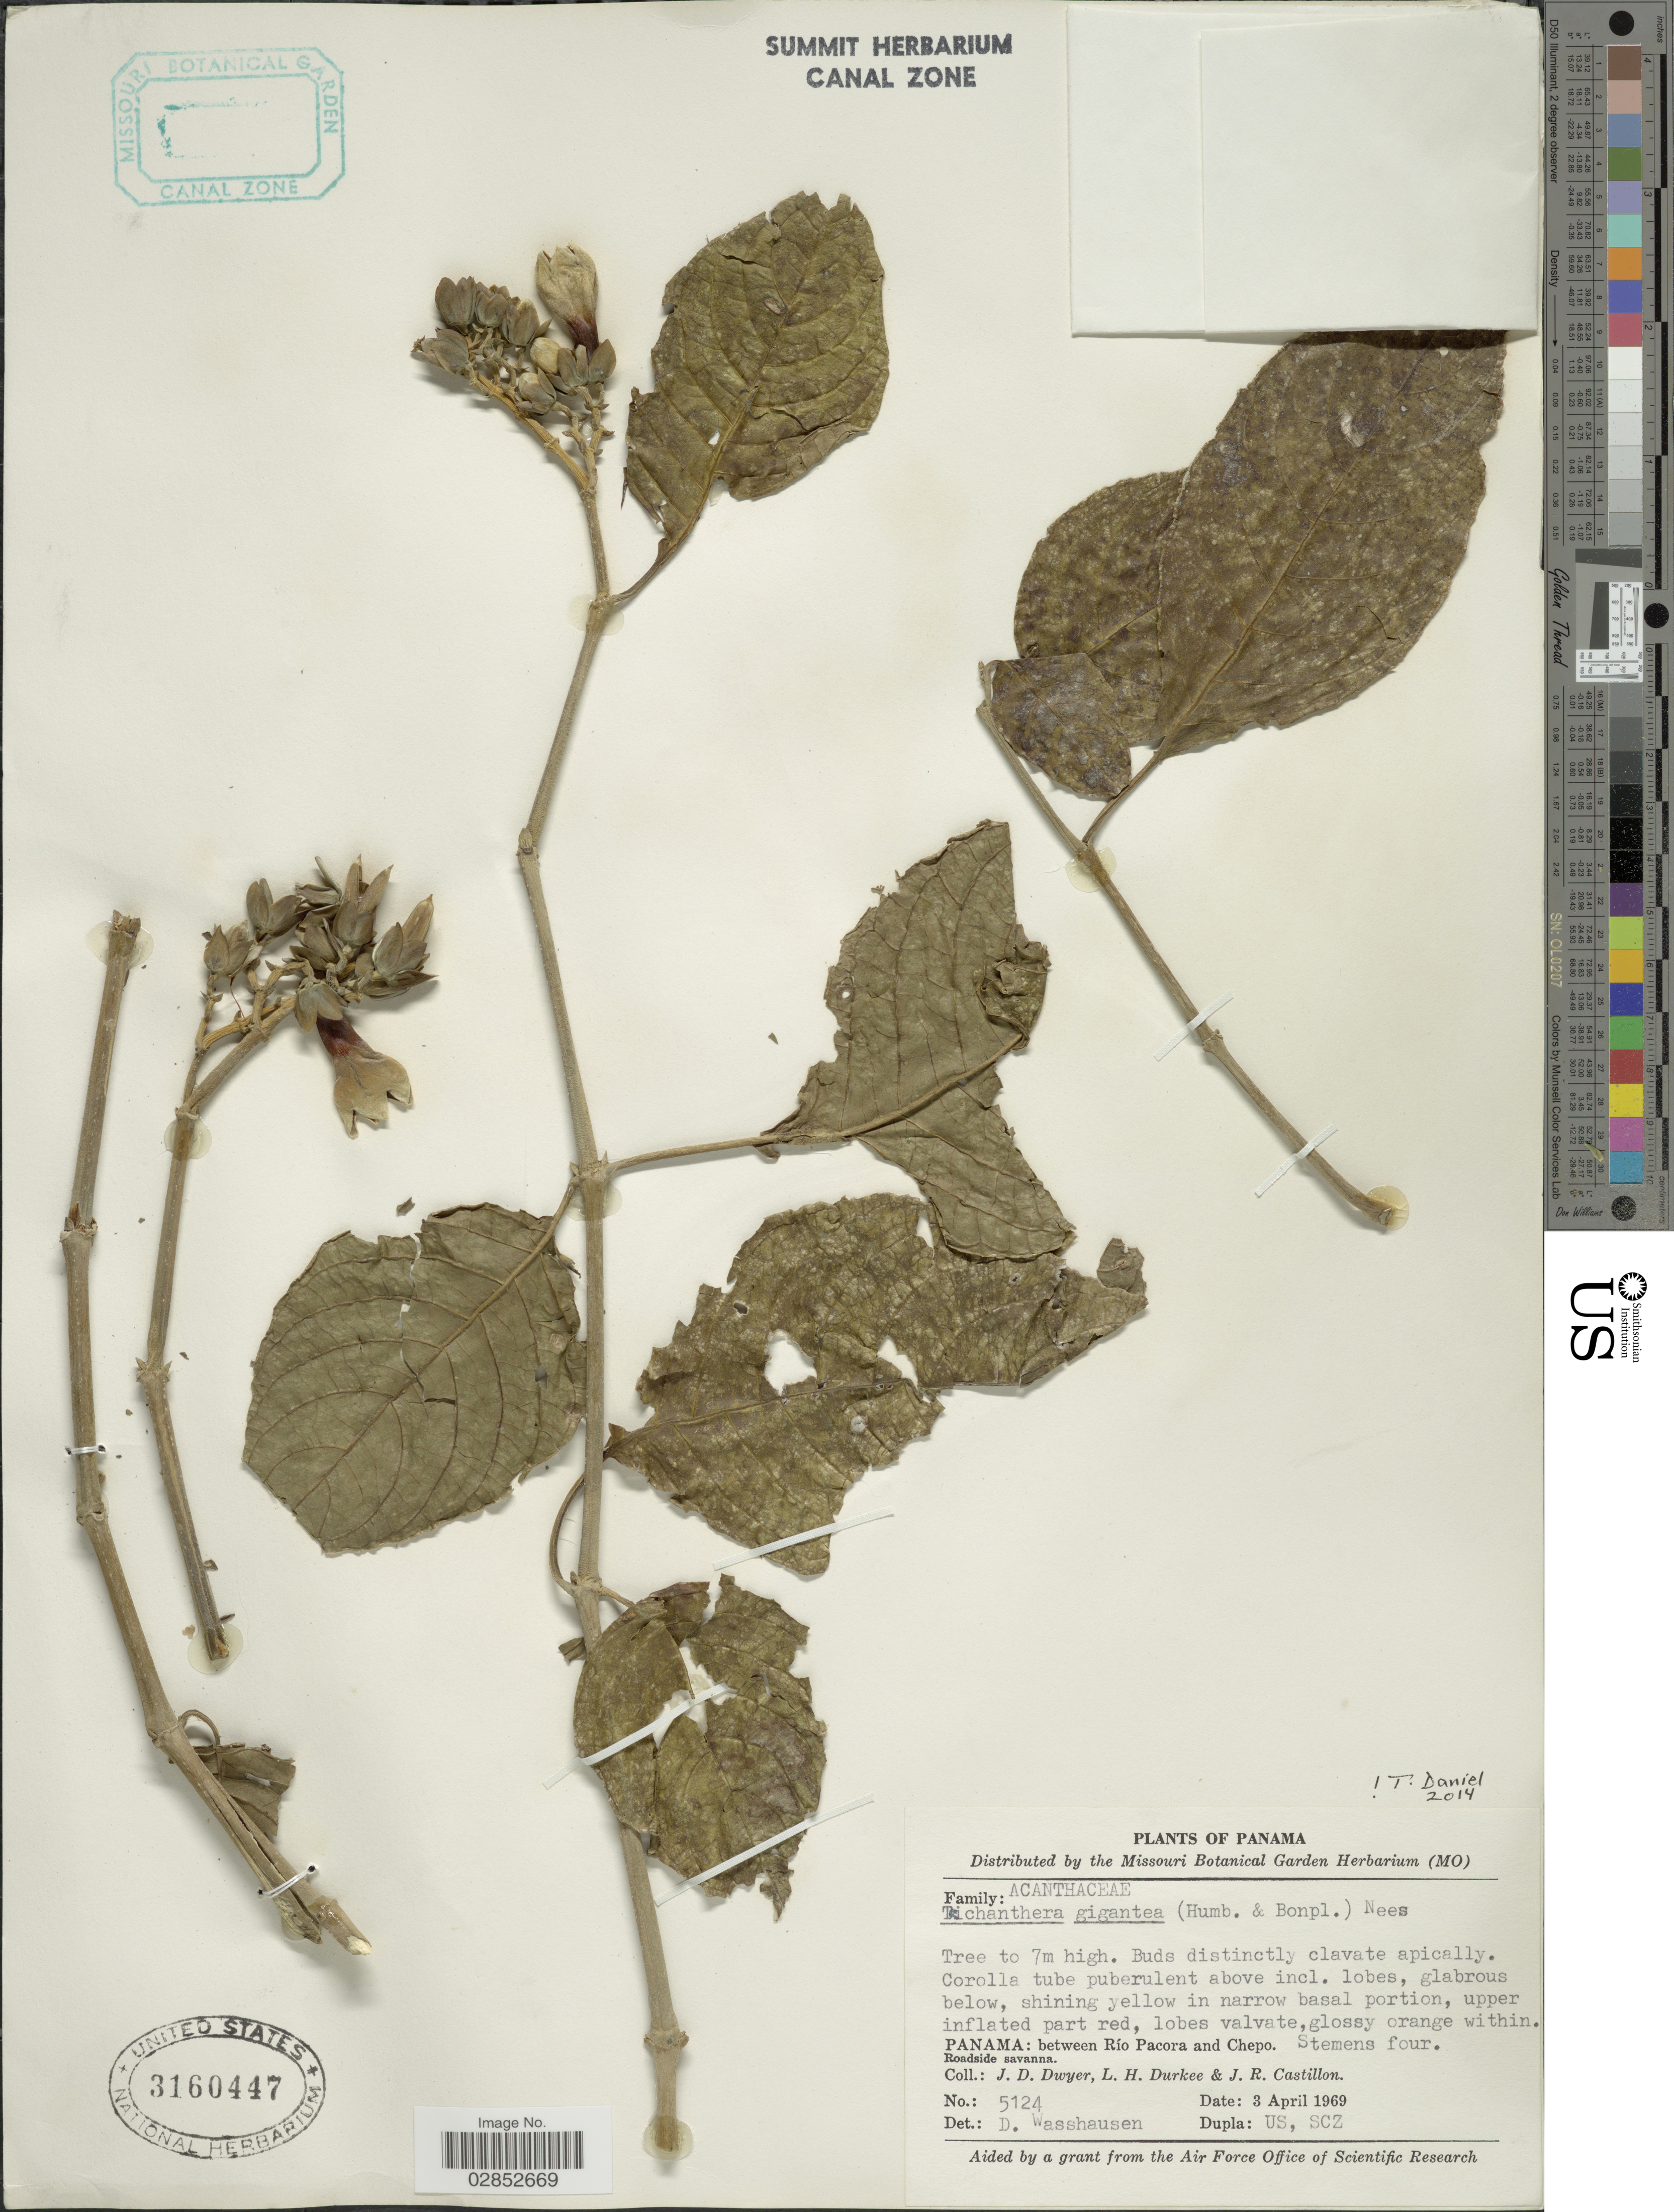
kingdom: Plantae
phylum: Tracheophyta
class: Magnoliopsida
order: Lamiales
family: Acanthaceae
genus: Trichanthera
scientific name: Trichanthera gigantea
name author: (Bonpl.) Nees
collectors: J. D. Dwyer, L. H. Durkee & J. R. Castillon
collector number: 5124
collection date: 1969-04-03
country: Panama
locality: Between Río Pacora and Chepo.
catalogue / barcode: US 3160447